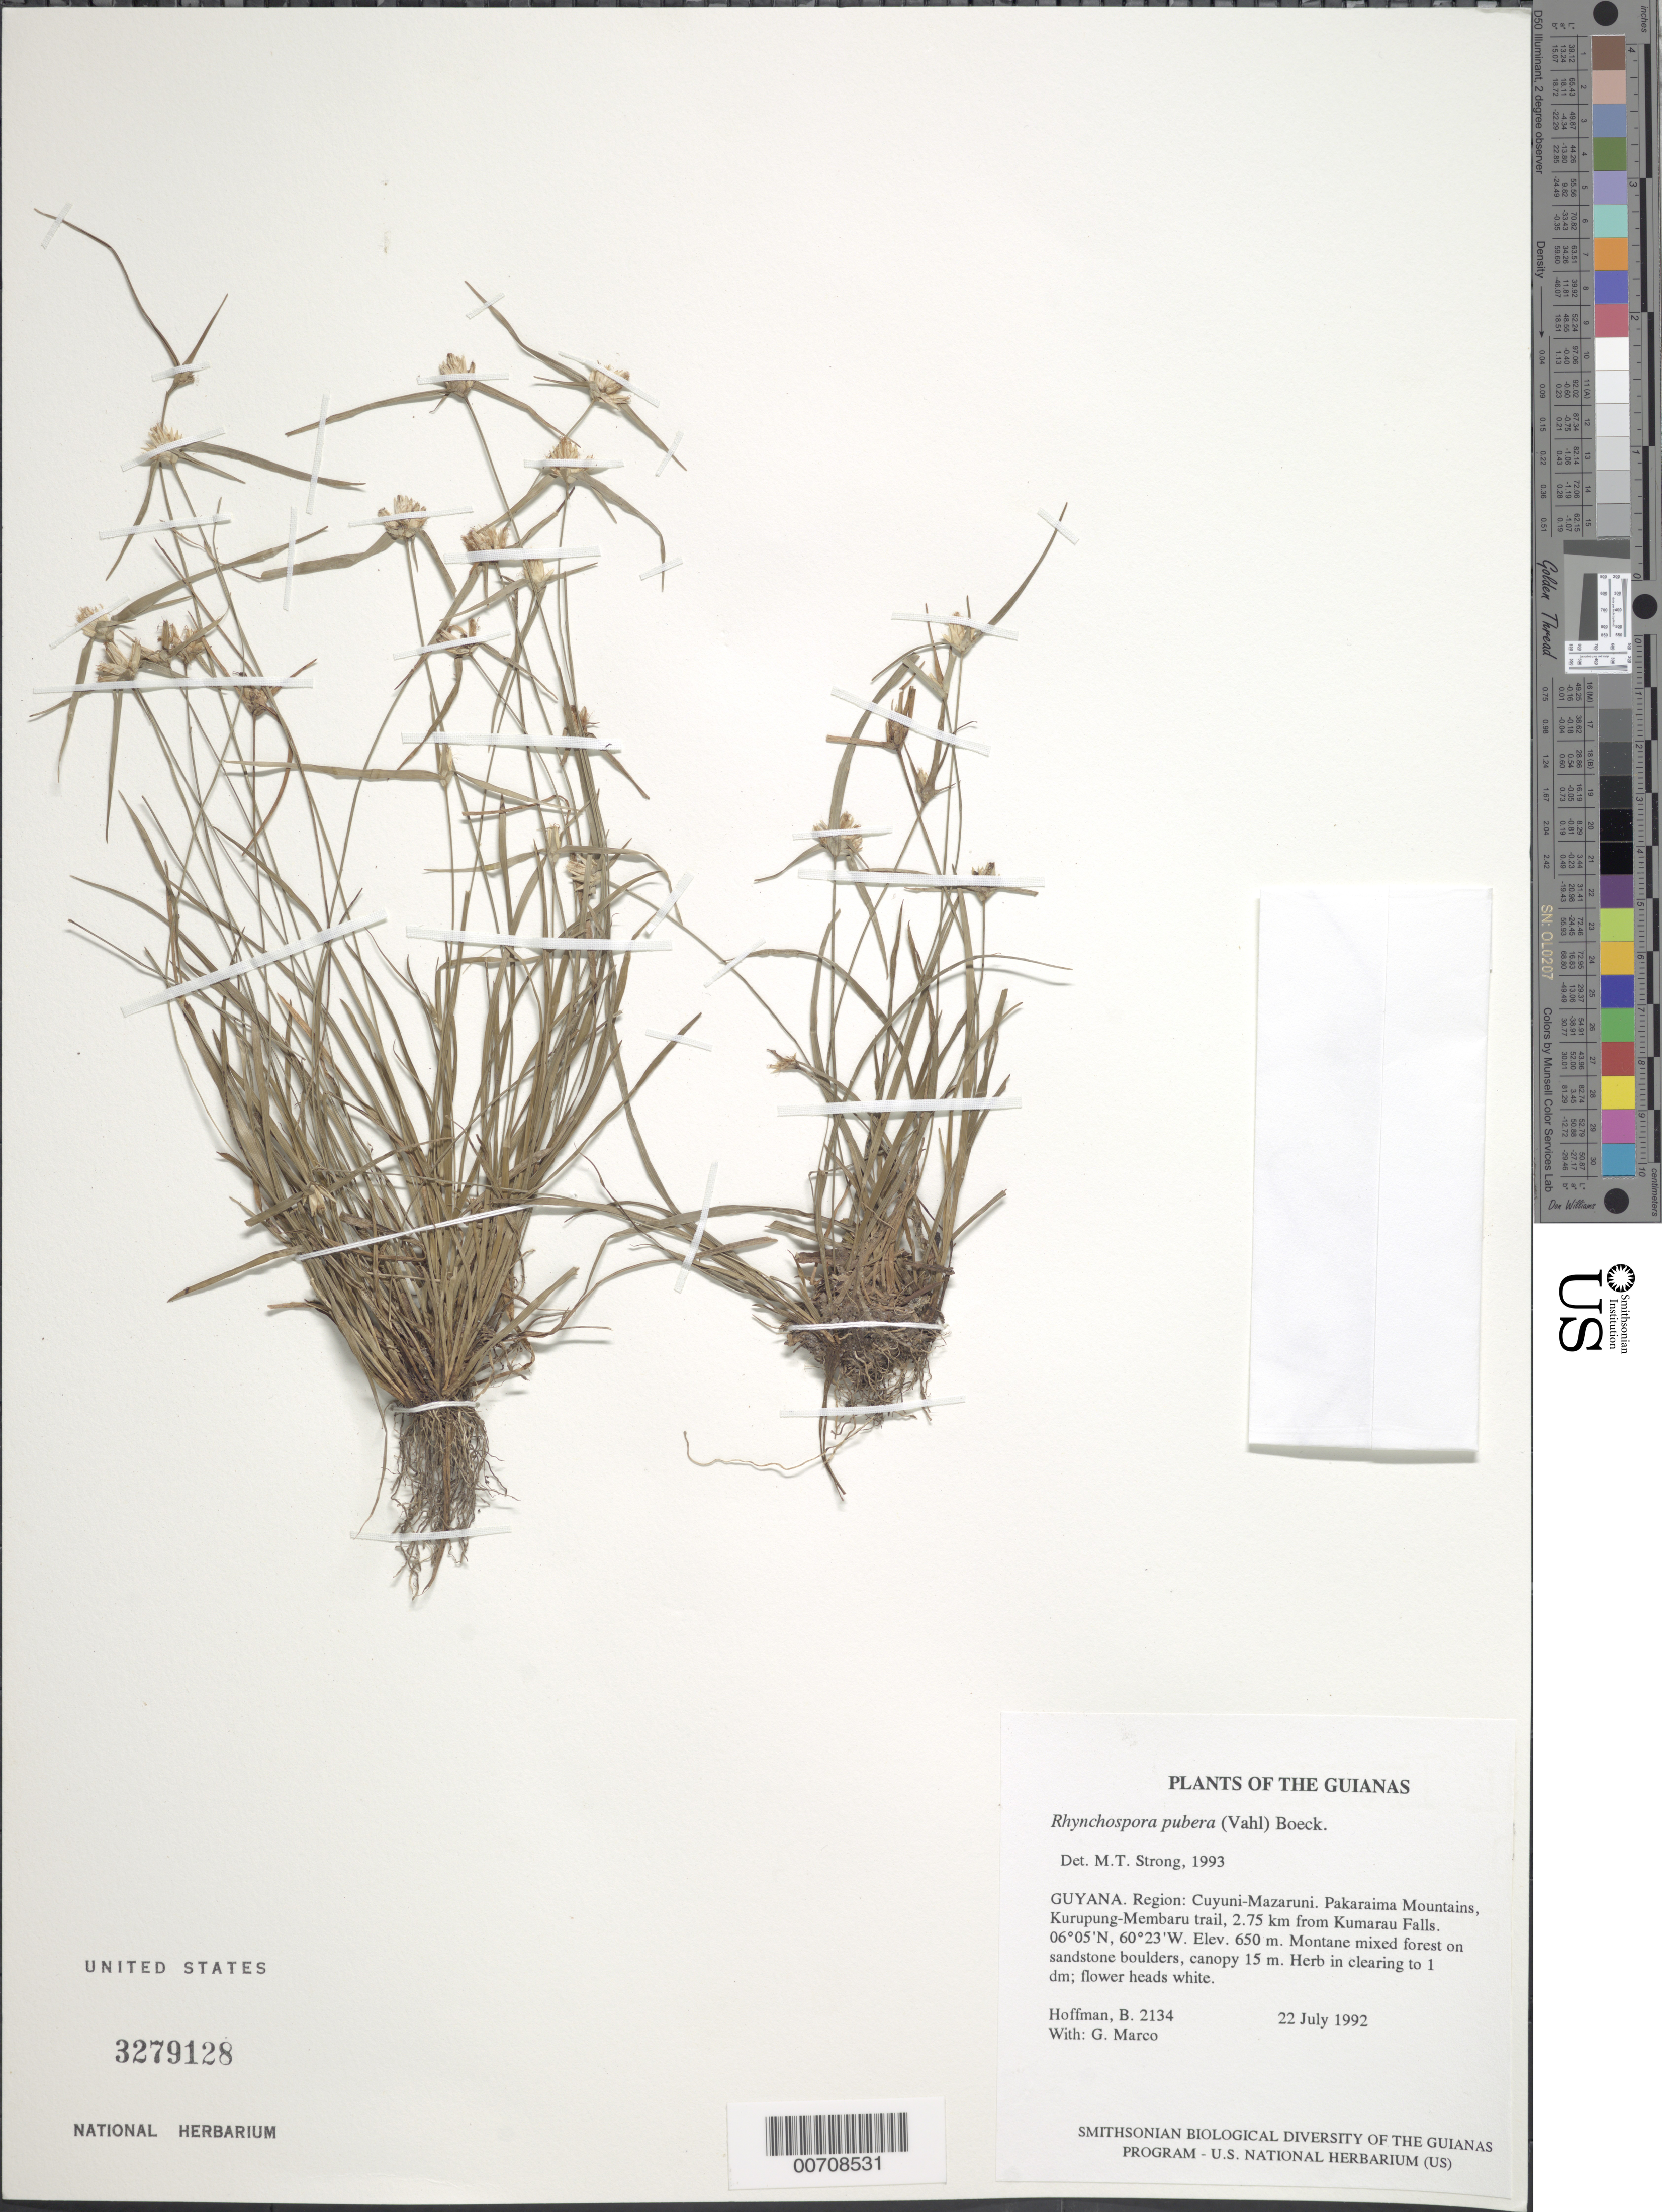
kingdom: Plantae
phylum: Tracheophyta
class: Liliopsida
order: Poales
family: Cyperaceae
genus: Rhynchospora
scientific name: Rhynchospora pubera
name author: (Vahl) Boeckeler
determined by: Strong, M. T., (US), Smithsonian Institution - National Museum of Natural History (UNITED STATES)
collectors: B. Hoffman & G. Marco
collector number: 2134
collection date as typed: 22 July 1992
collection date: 1992-07-22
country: Guyana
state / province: Cuyuni-Mazaruni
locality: Pakaraima Mountains, Kurupung-Membaru trail, 2.75 km WSW from Kumarau Falls on Kurupung River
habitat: Montane mixed forest on sandstone boulders, canopy 15 m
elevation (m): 650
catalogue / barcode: US 3279128